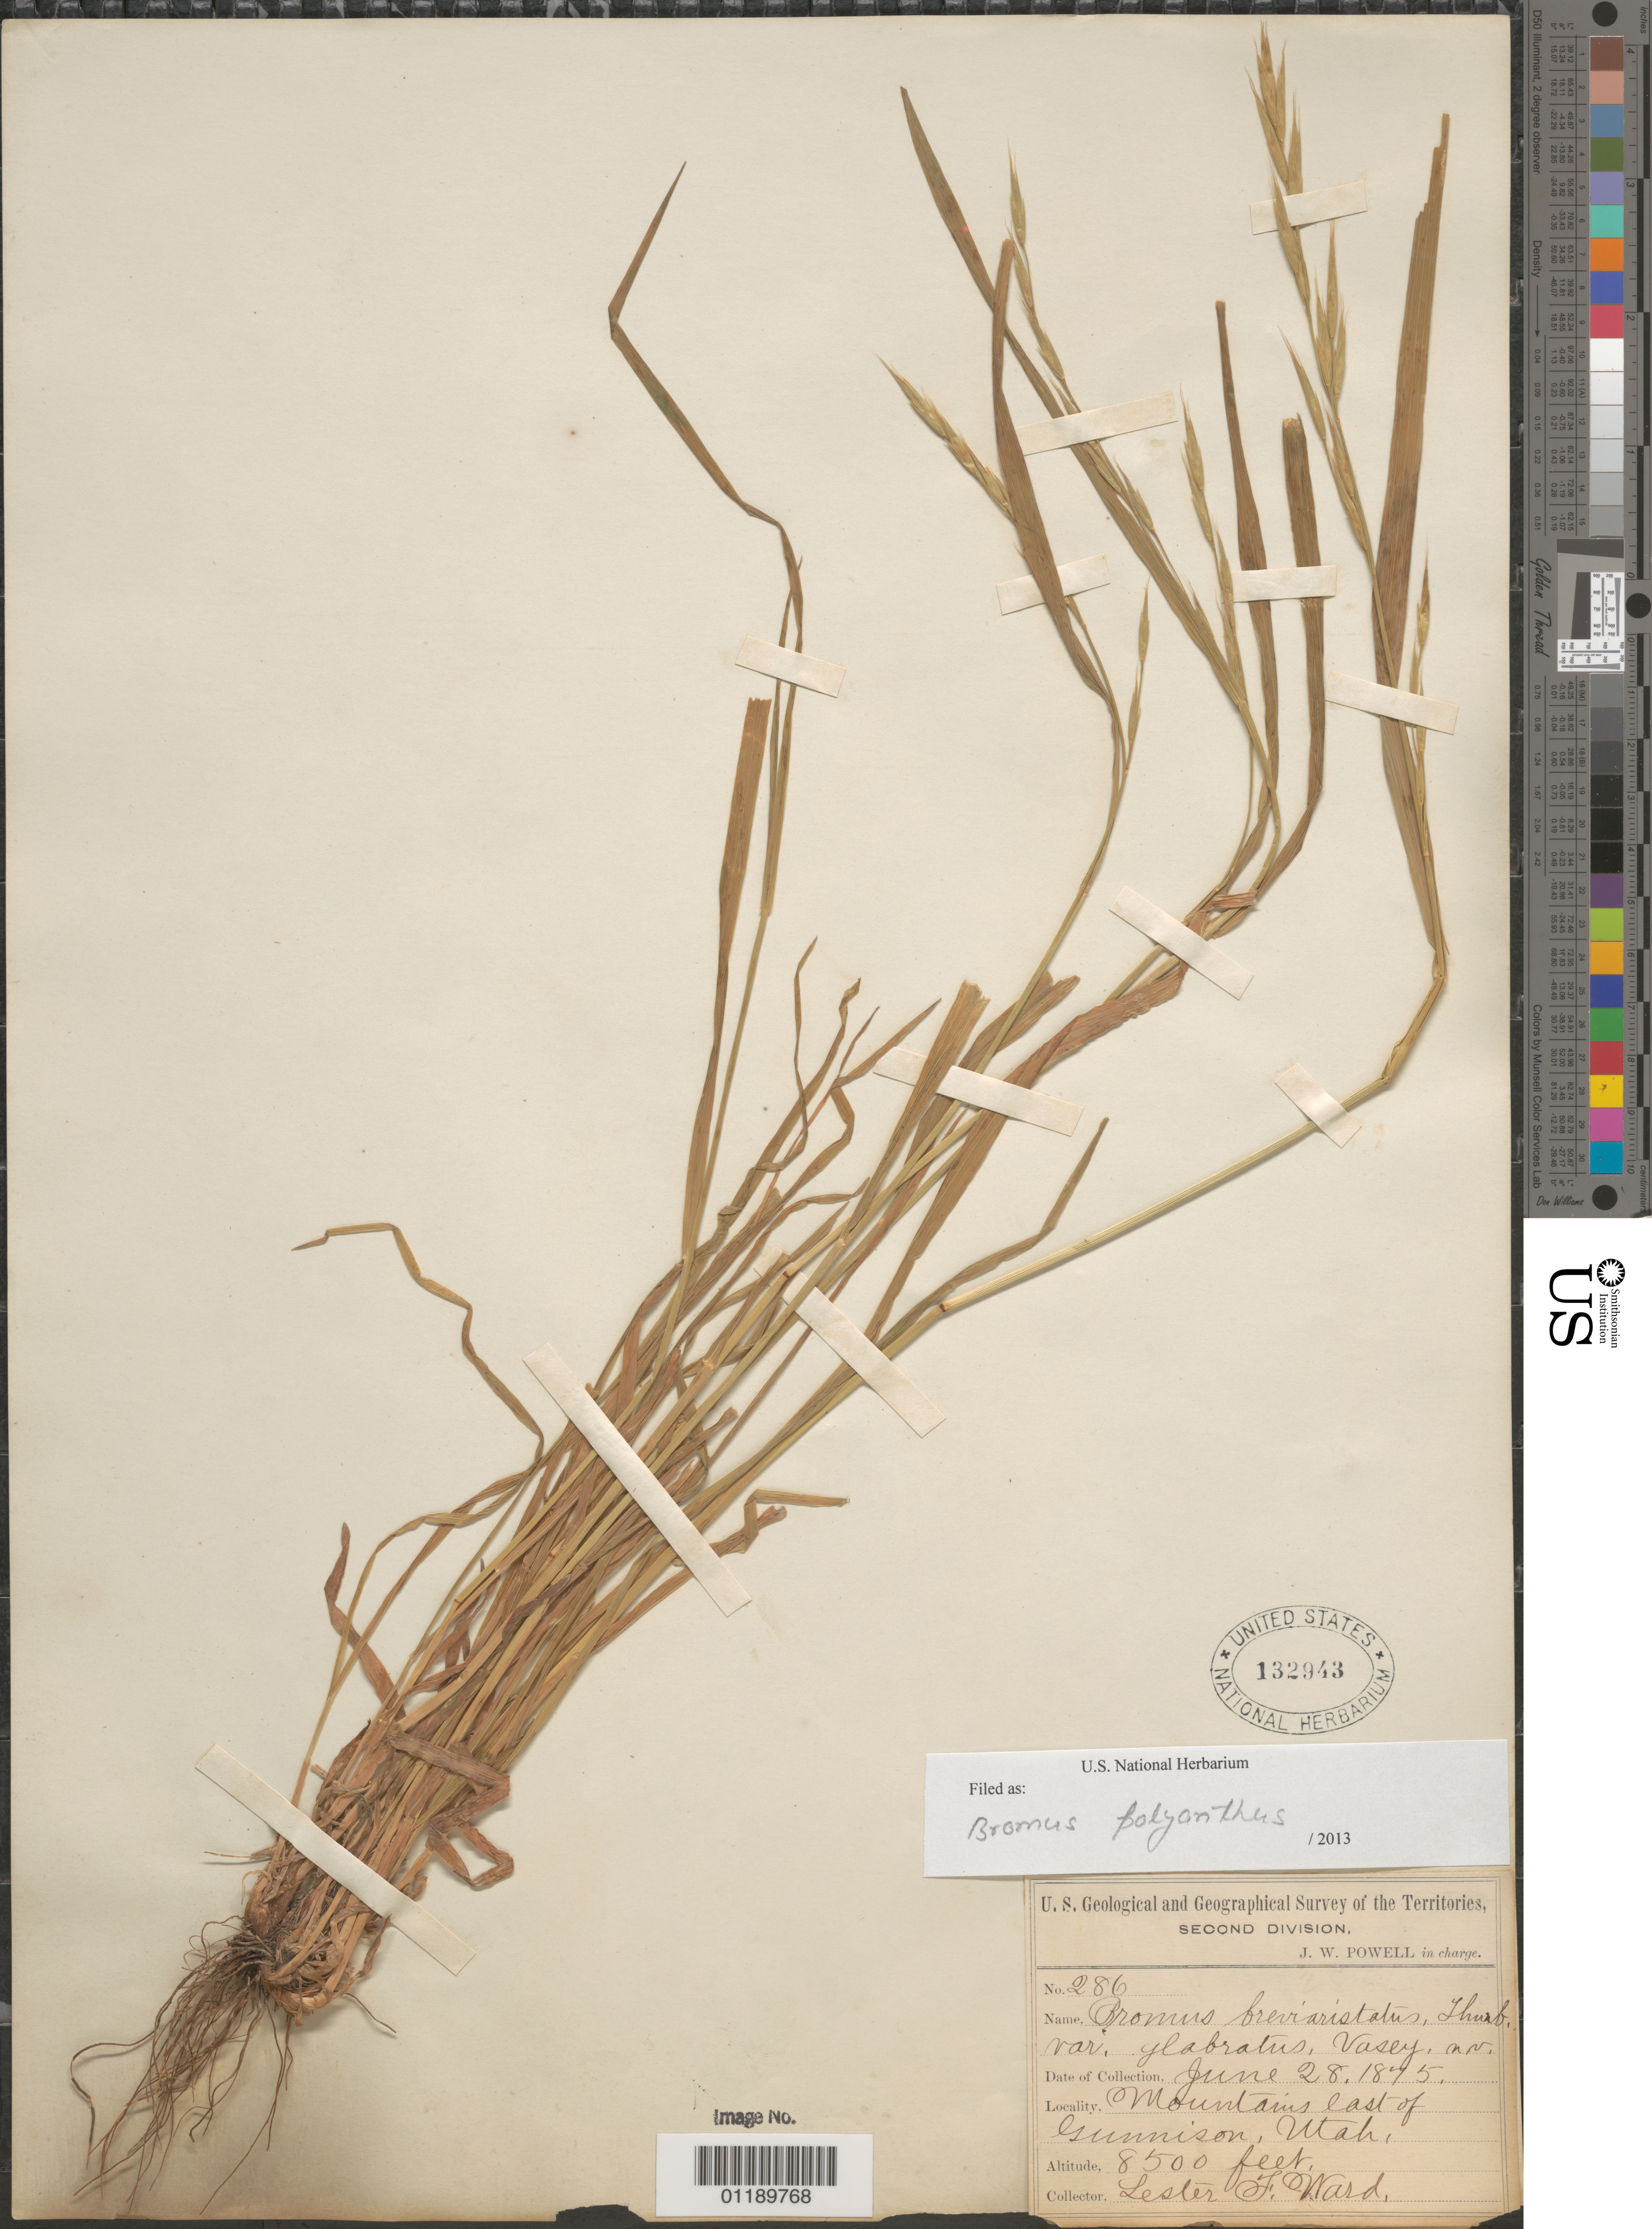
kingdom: Plantae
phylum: Tracheophyta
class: Liliopsida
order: Poales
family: Poaceae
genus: Bromus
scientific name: Bromus polyanthus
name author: Scribn. ex Shear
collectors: L. F. Ward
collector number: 286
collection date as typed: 28 Jun 1875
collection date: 1875-06-28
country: United States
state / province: Utah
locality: Mountains east of Gunnison.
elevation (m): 2591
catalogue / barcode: US 132943